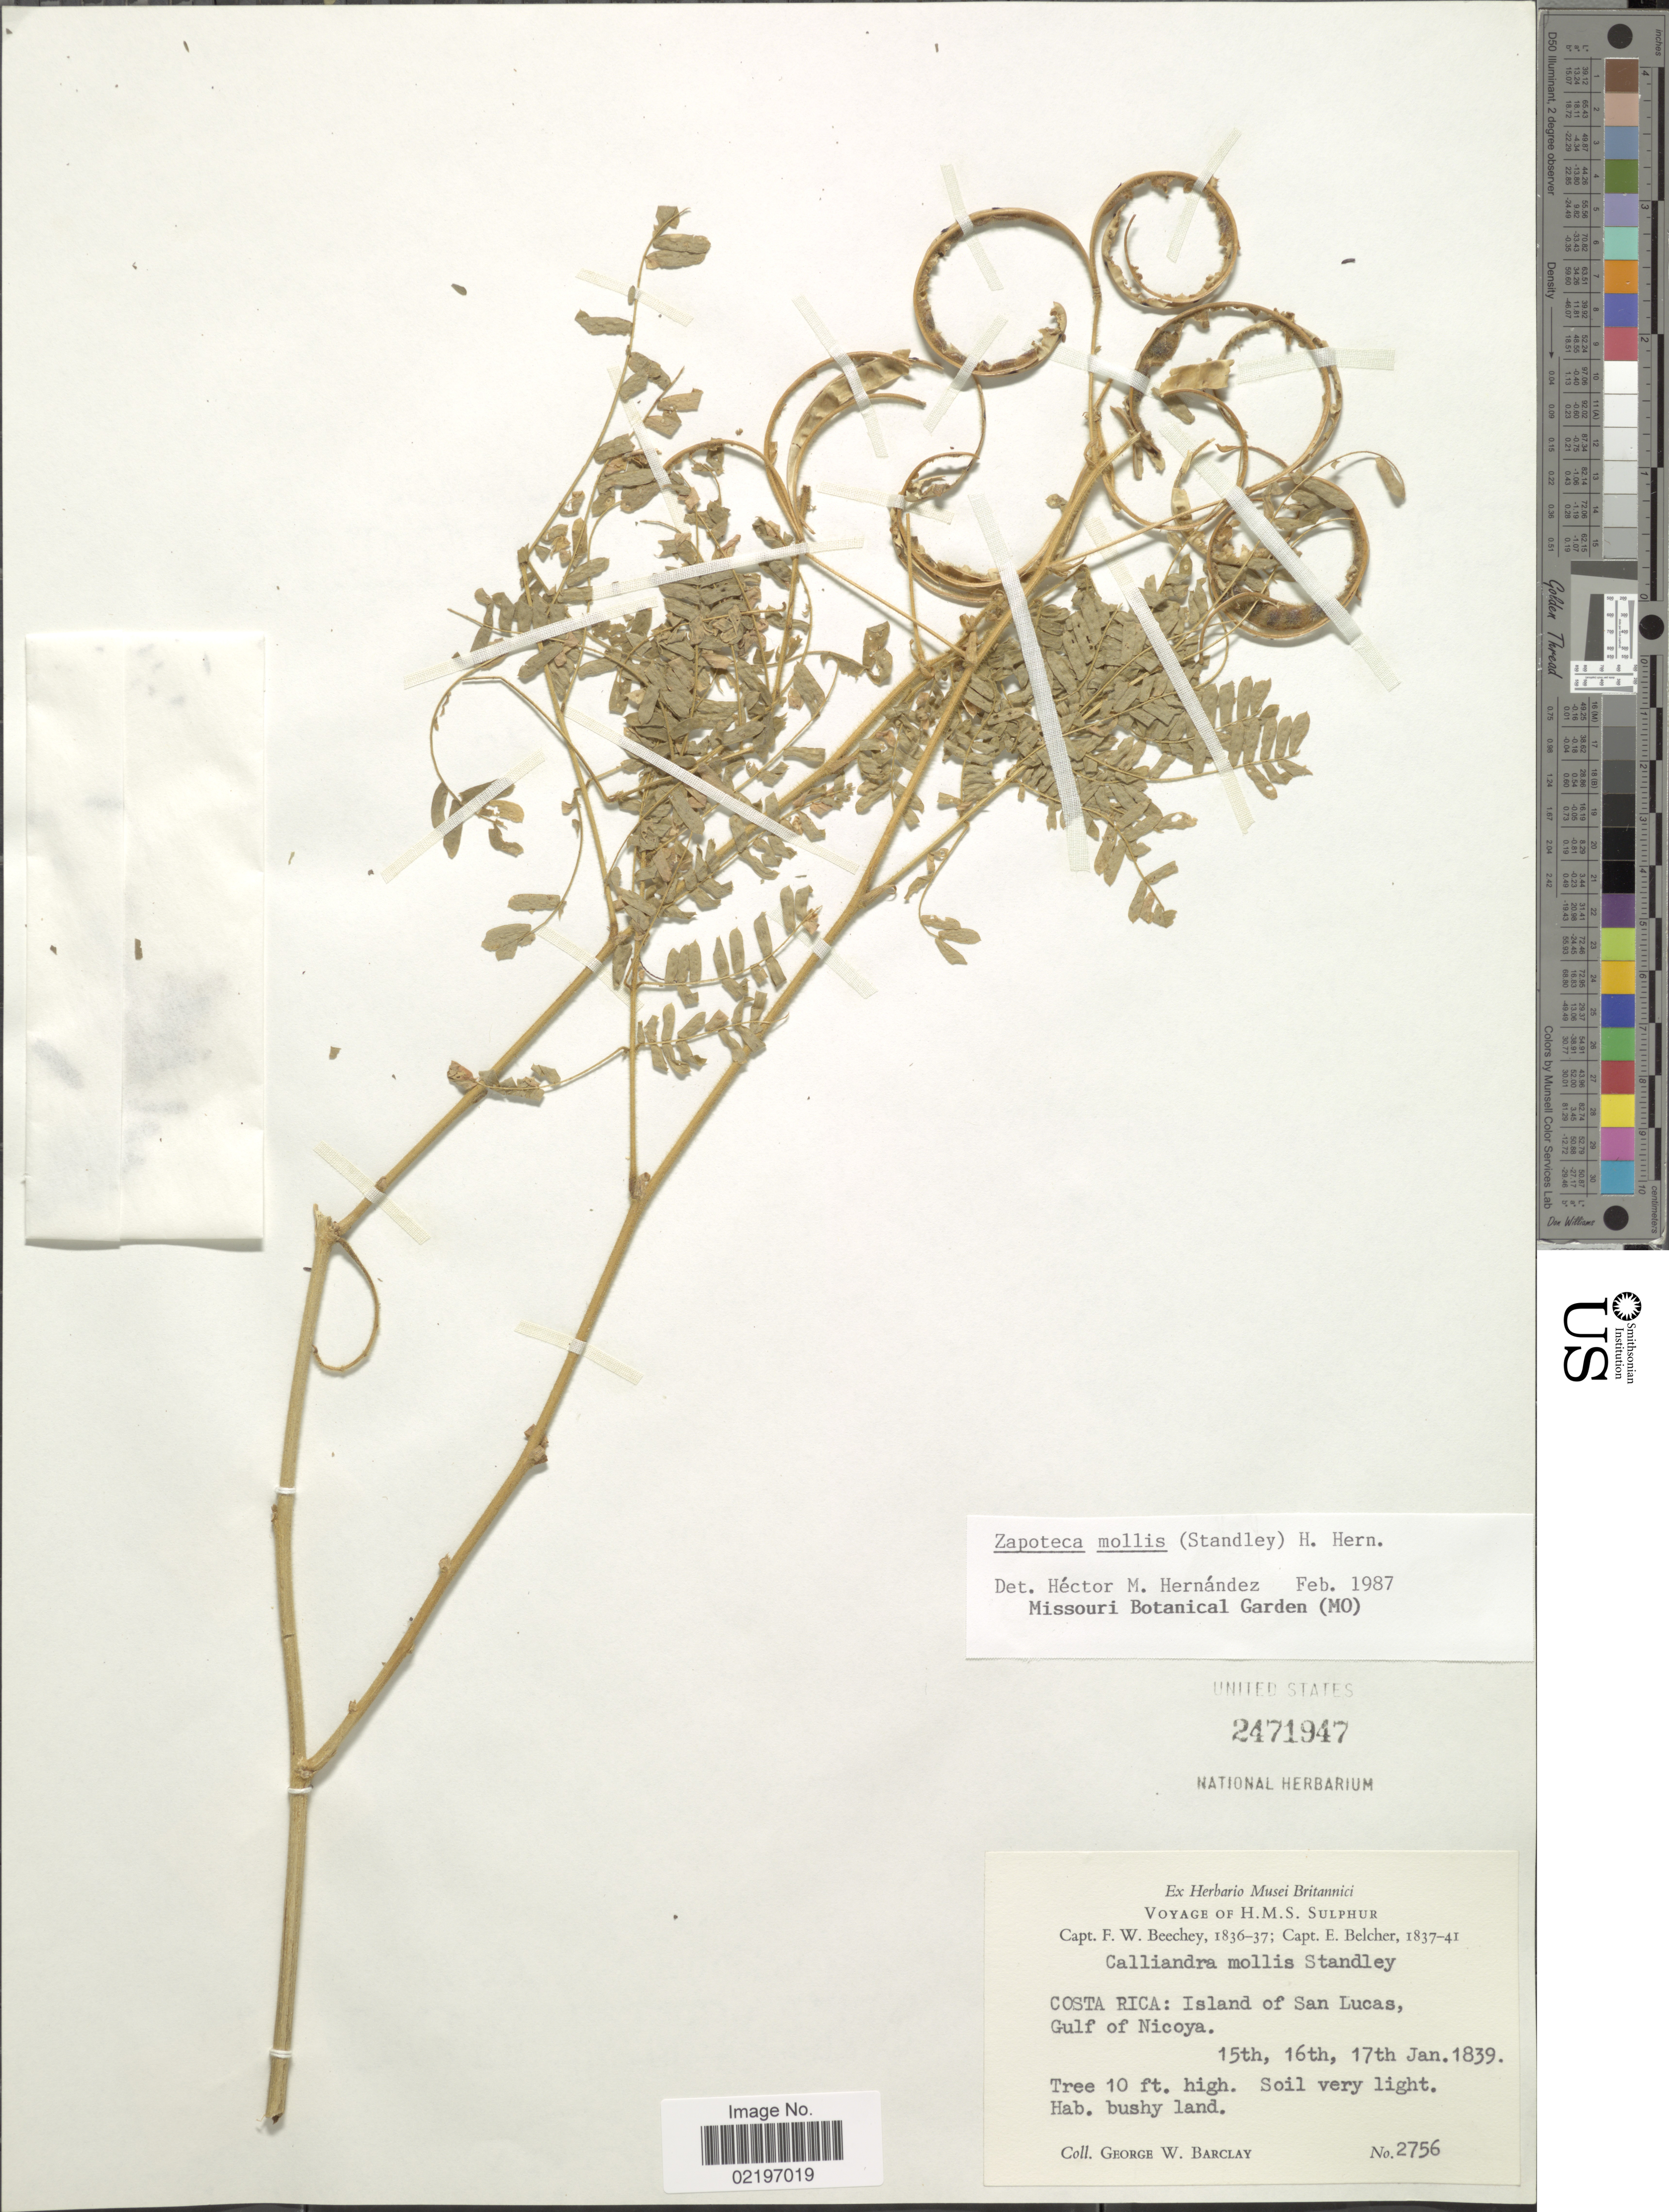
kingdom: Plantae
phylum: Tracheophyta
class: Magnoliopsida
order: Fabales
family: Fabaceae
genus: Zapoteca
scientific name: Zapoteca mollis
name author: (Standl.) H.M. Hern.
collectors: G. W. Barclay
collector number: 2756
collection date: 1839-01-15/1839-01-17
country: Costa Rica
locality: Island of San Lucas, Gulf of Nicoya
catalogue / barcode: US 2471947